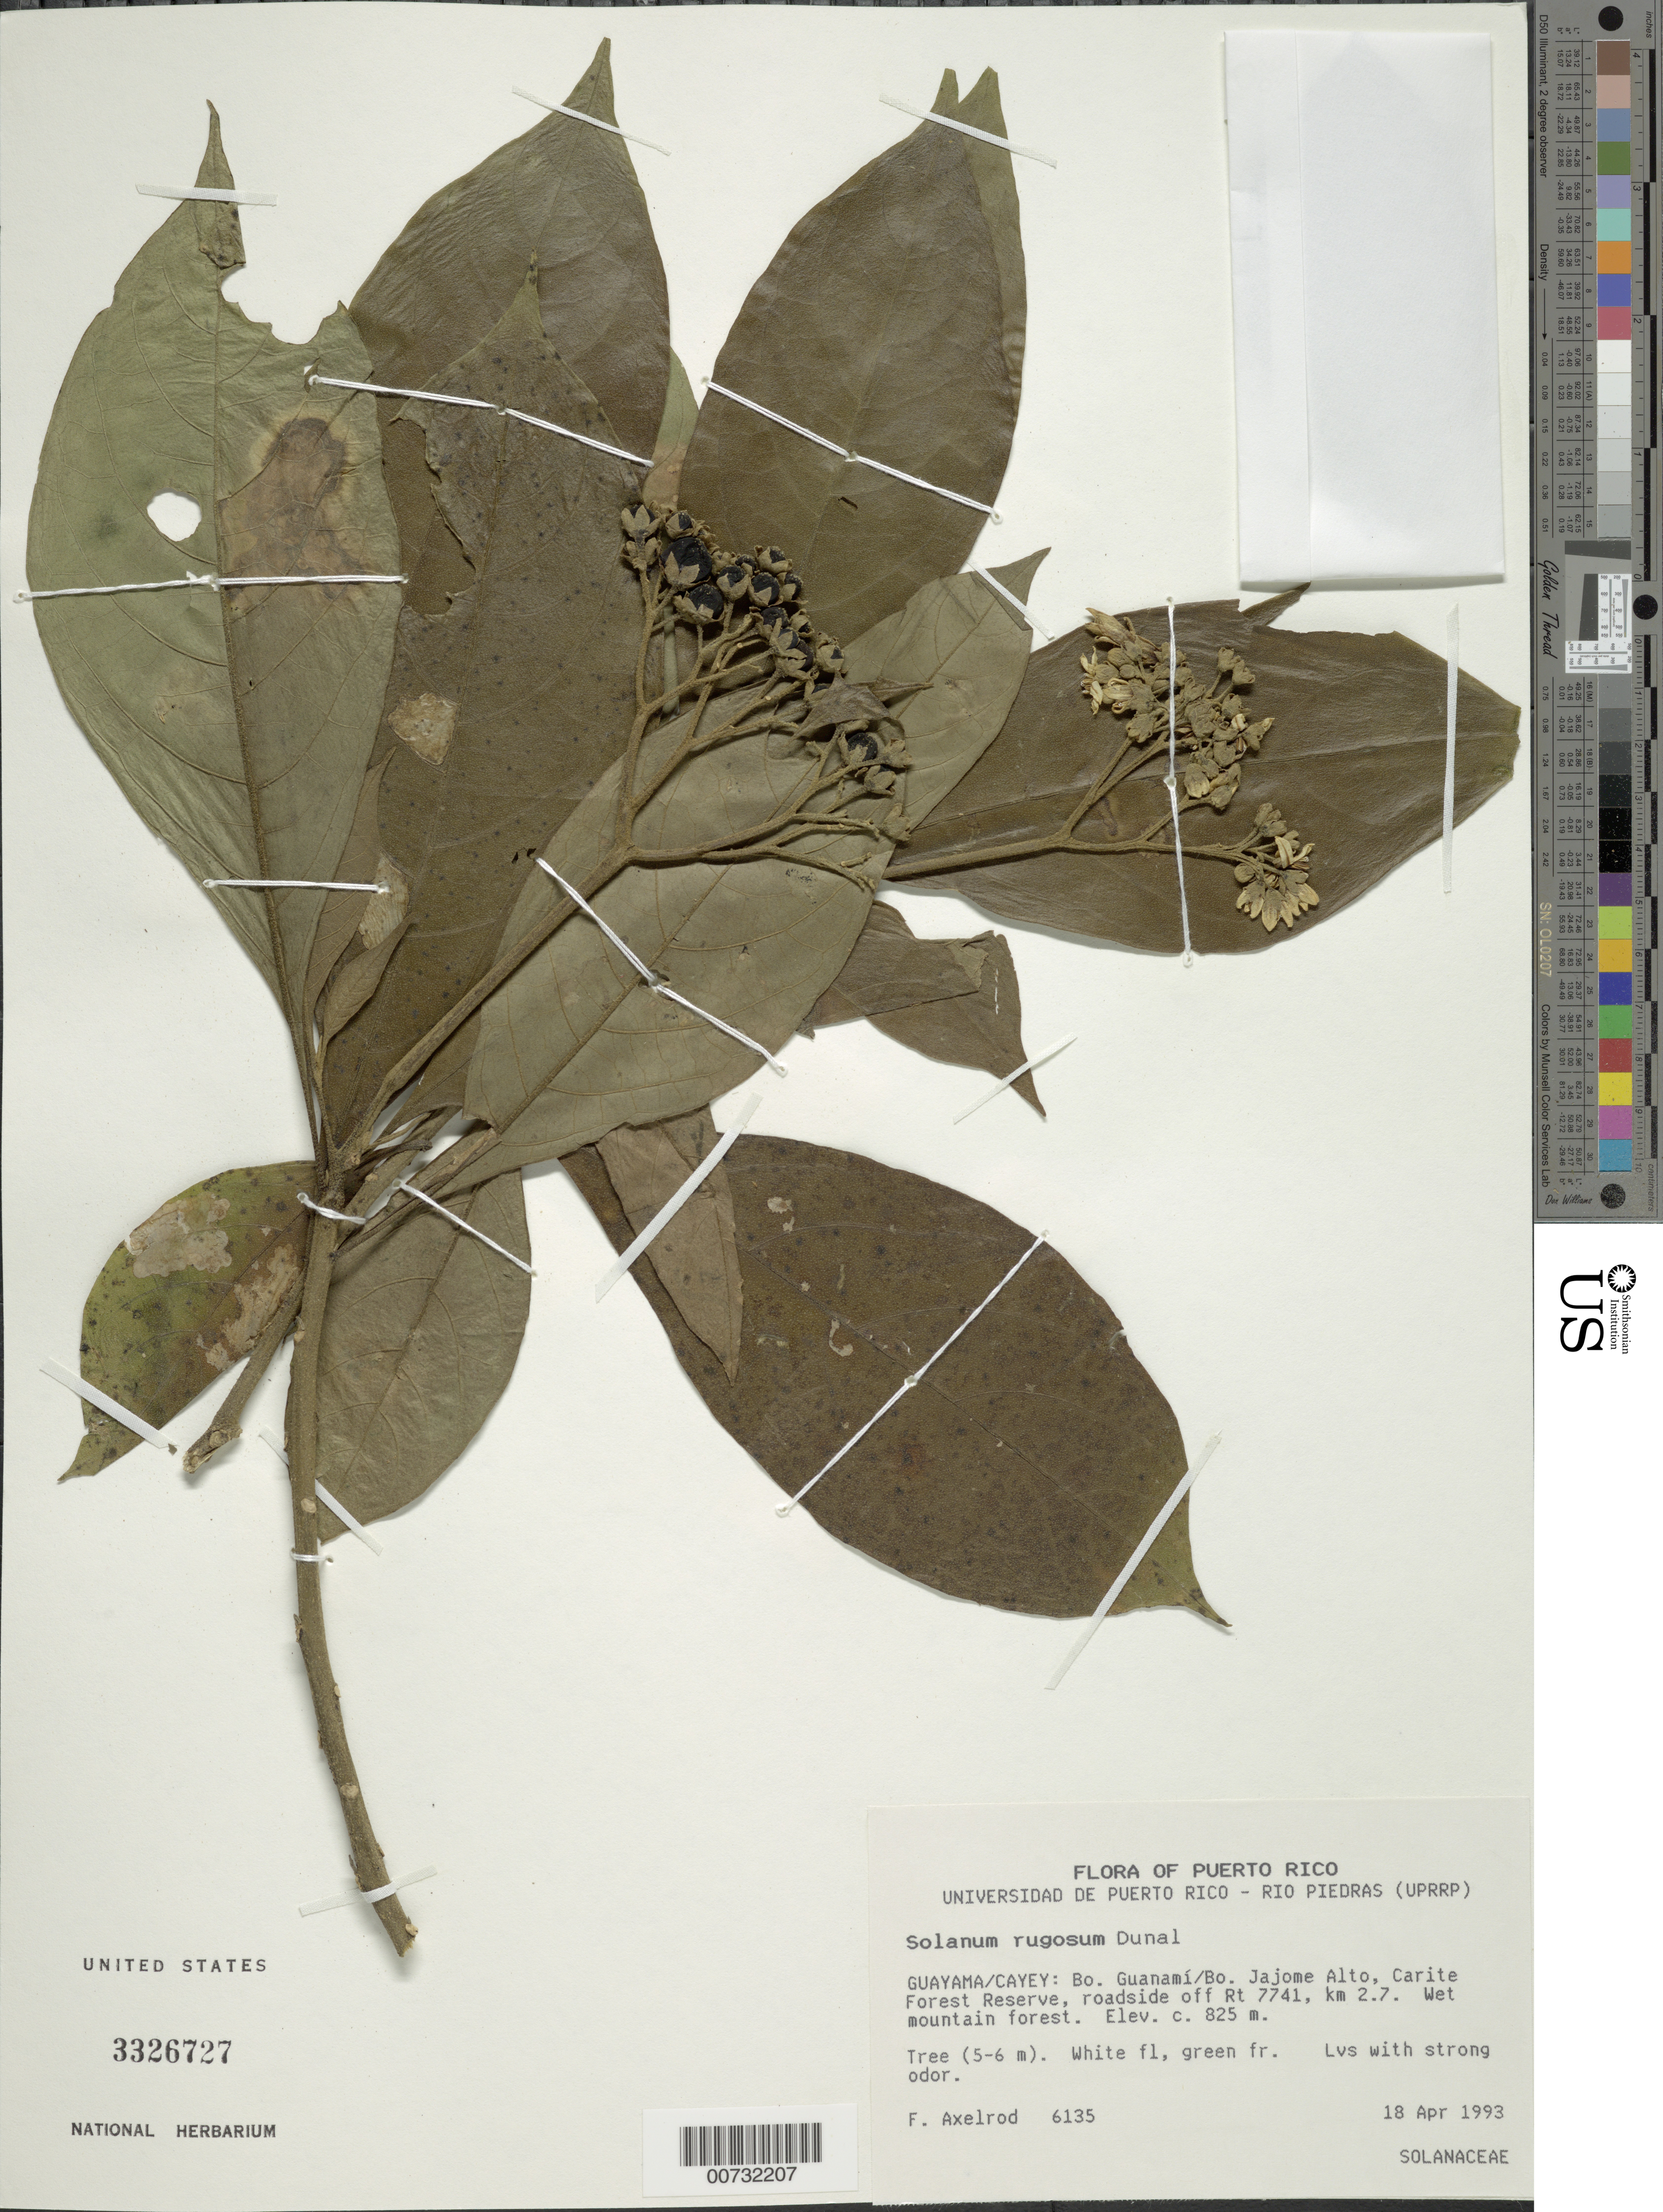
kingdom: Plantae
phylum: Tracheophyta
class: Magnoliopsida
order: Solanales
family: Solanaceae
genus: Solanum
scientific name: Solanum rugosum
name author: Dunal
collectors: F. S. Axelrod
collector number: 6135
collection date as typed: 18 Apr 1993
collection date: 1993-04-18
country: Puerto Rico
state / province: Guayama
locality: Guayama/Cayey: Bo. Guanami/Bo. Jajome Alto, Carite Forest Reserve, roadside off Rte 7741, km 2.7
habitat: Wet mountain forest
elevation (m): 825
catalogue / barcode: US 3326727